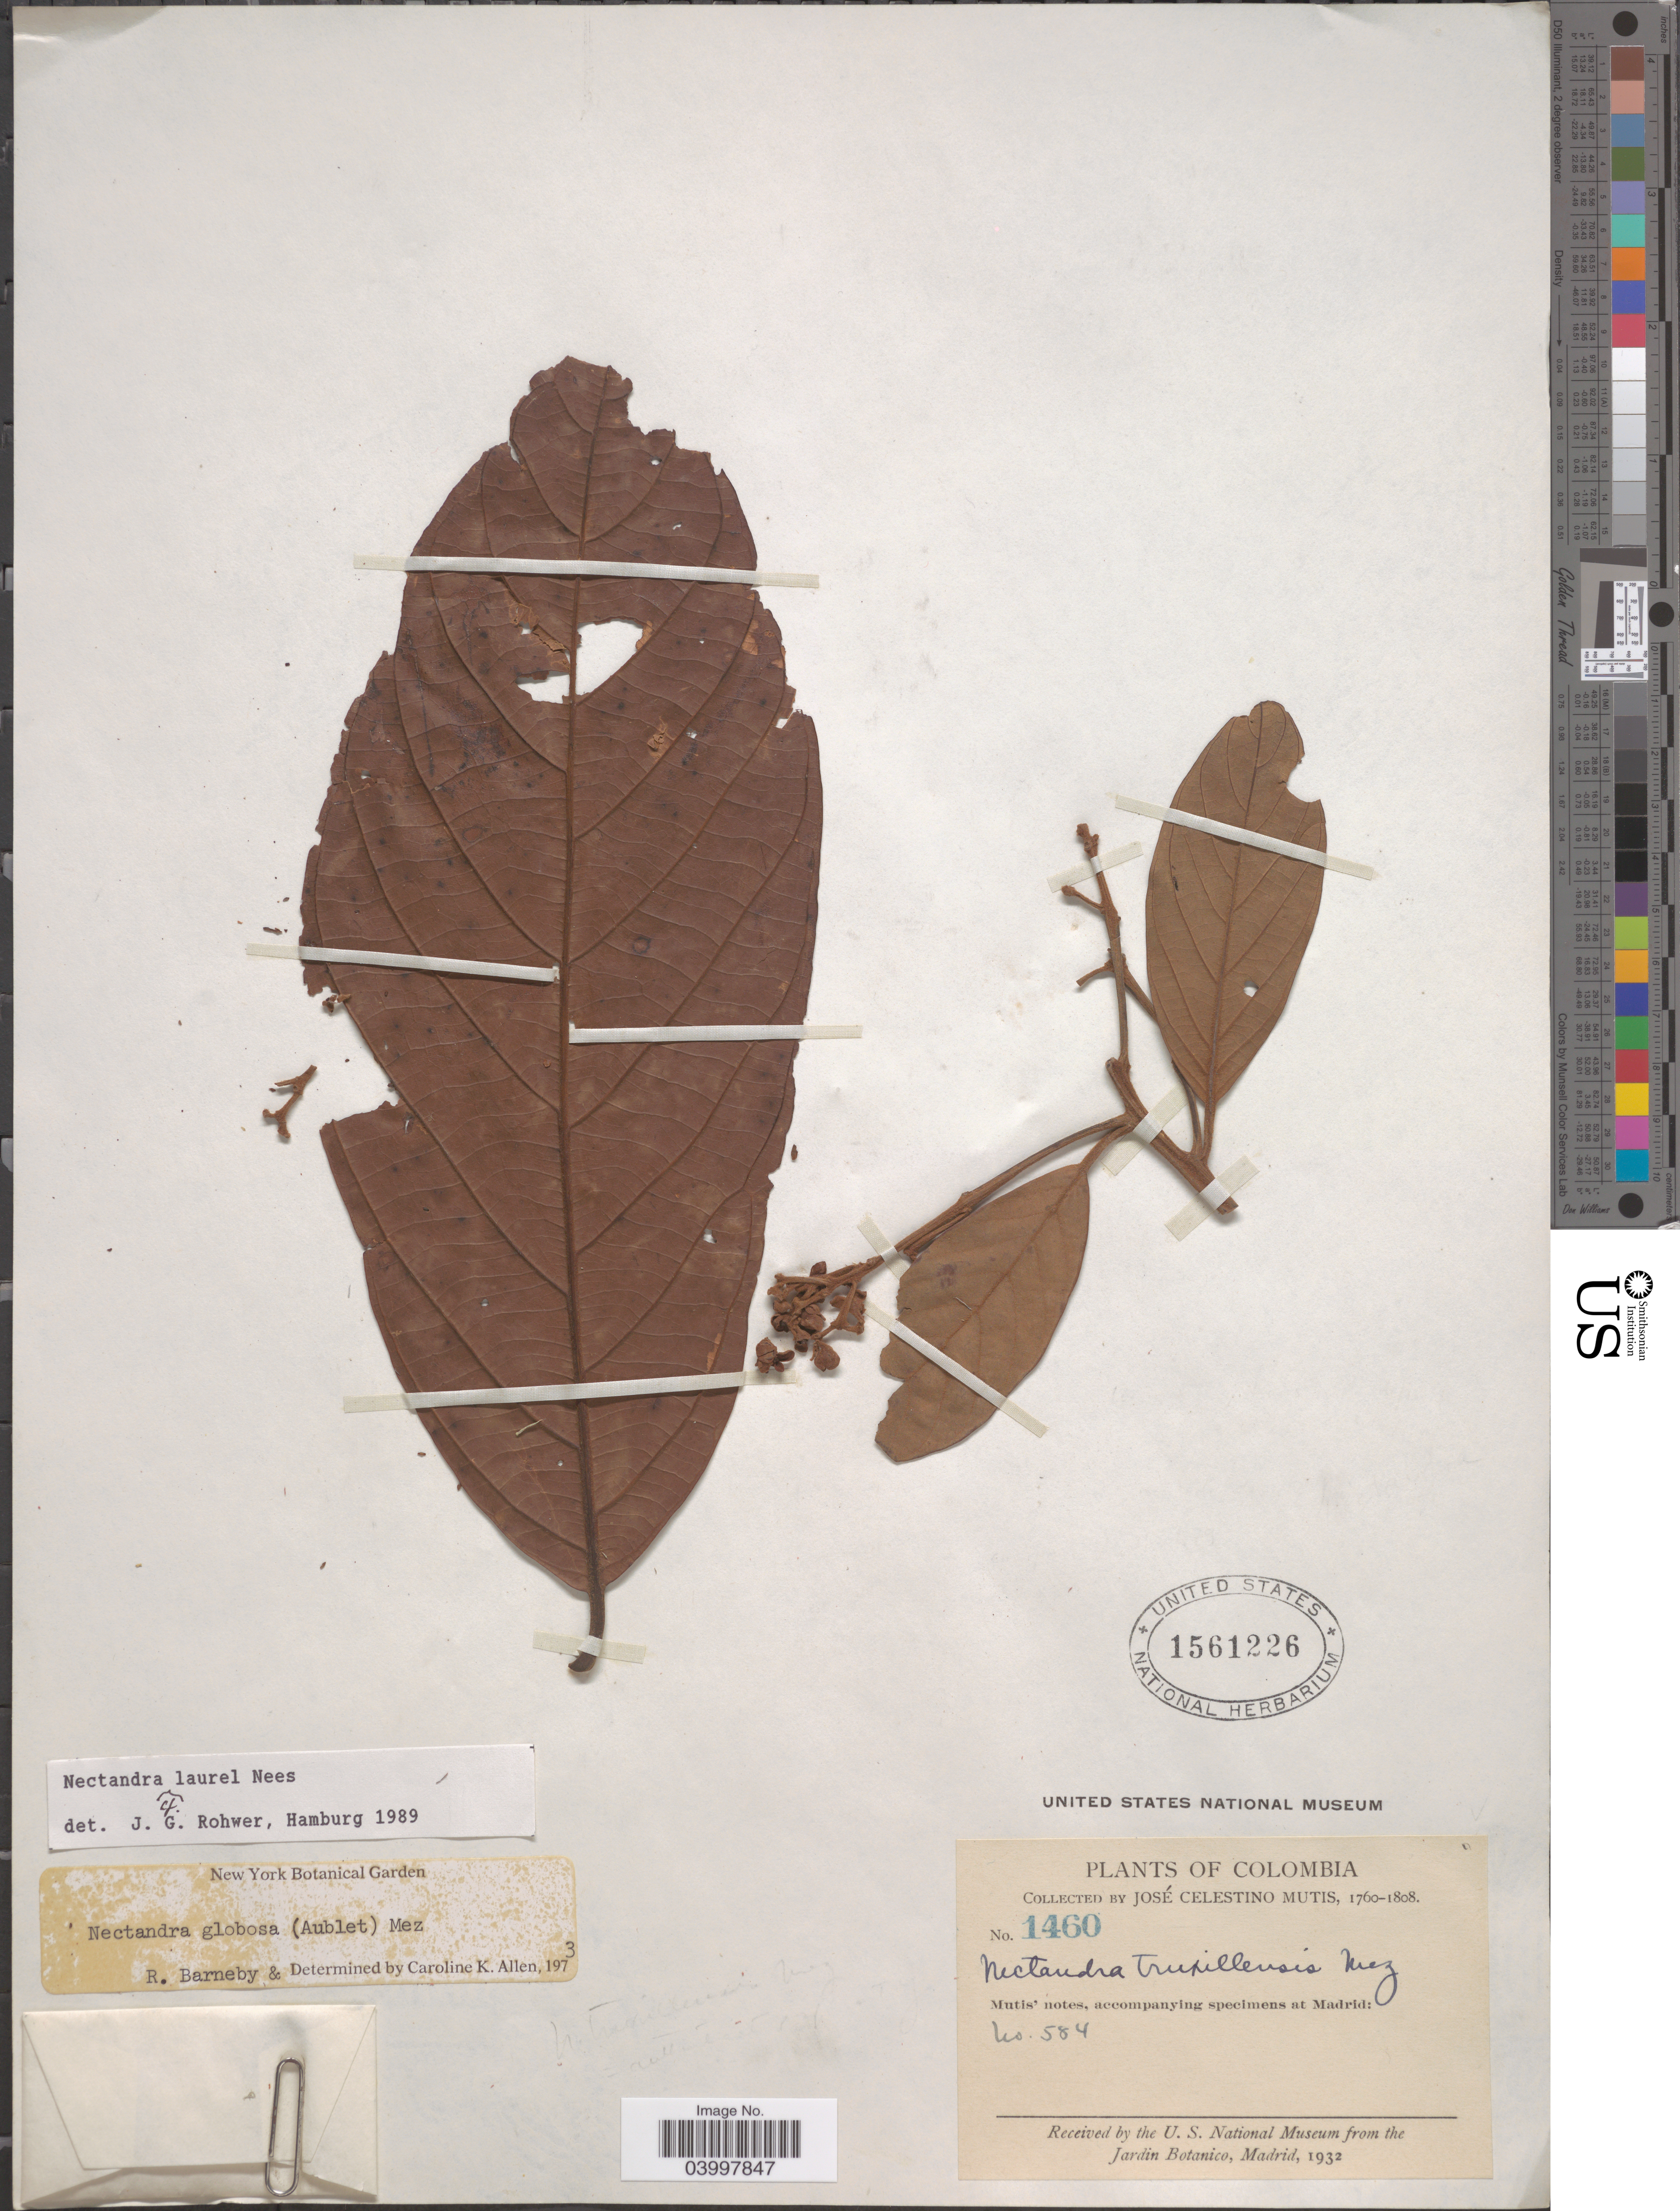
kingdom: Plantae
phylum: Tracheophyta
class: Magnoliopsida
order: Laurales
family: Lauraceae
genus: Nectandra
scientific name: Nectandra laurel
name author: Nees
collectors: J. C. B. Mutis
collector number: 1460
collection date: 1760/1808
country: Colombia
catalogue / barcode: US 1561226